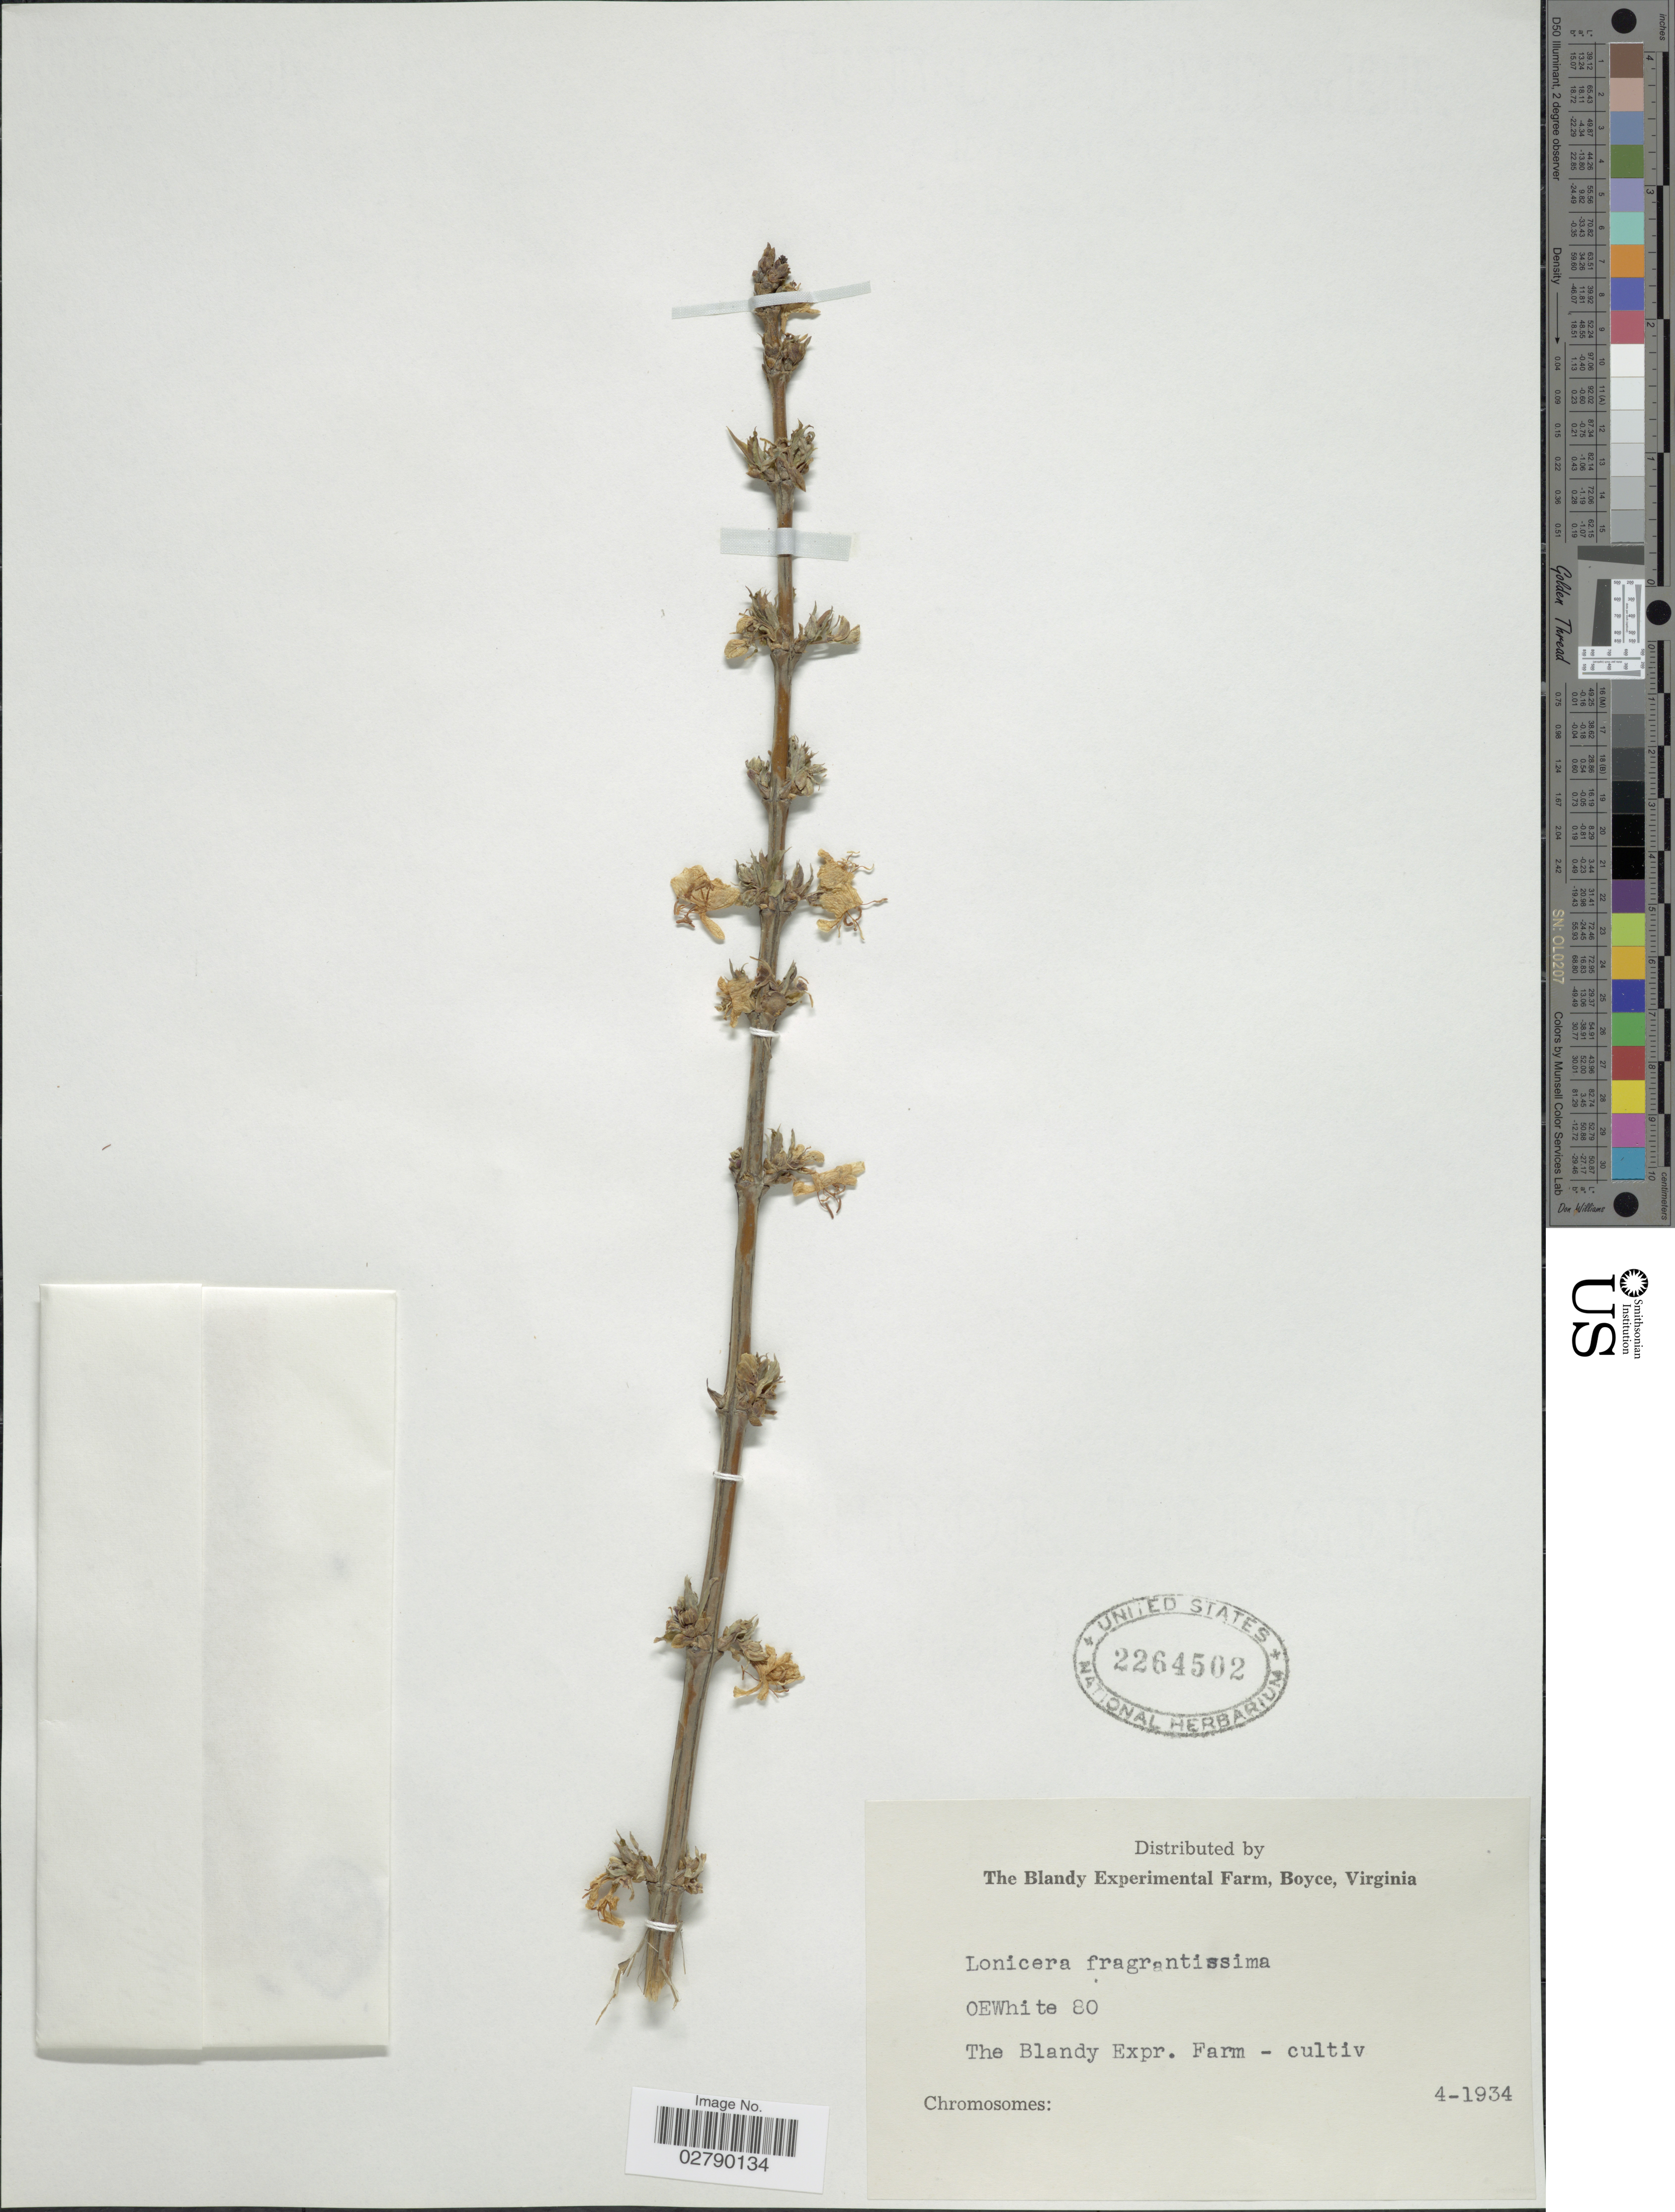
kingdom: Plantae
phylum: Tracheophyta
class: Magnoliopsida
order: Dipsacales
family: Caprifoliaceae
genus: Lonicera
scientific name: Lonicera fragrantissima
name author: Lindl. & Paxt.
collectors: O. E. White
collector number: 80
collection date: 1934-04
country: United States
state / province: Virginia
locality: The Blandy Expr. Farm - cultiv.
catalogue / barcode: US 2264502